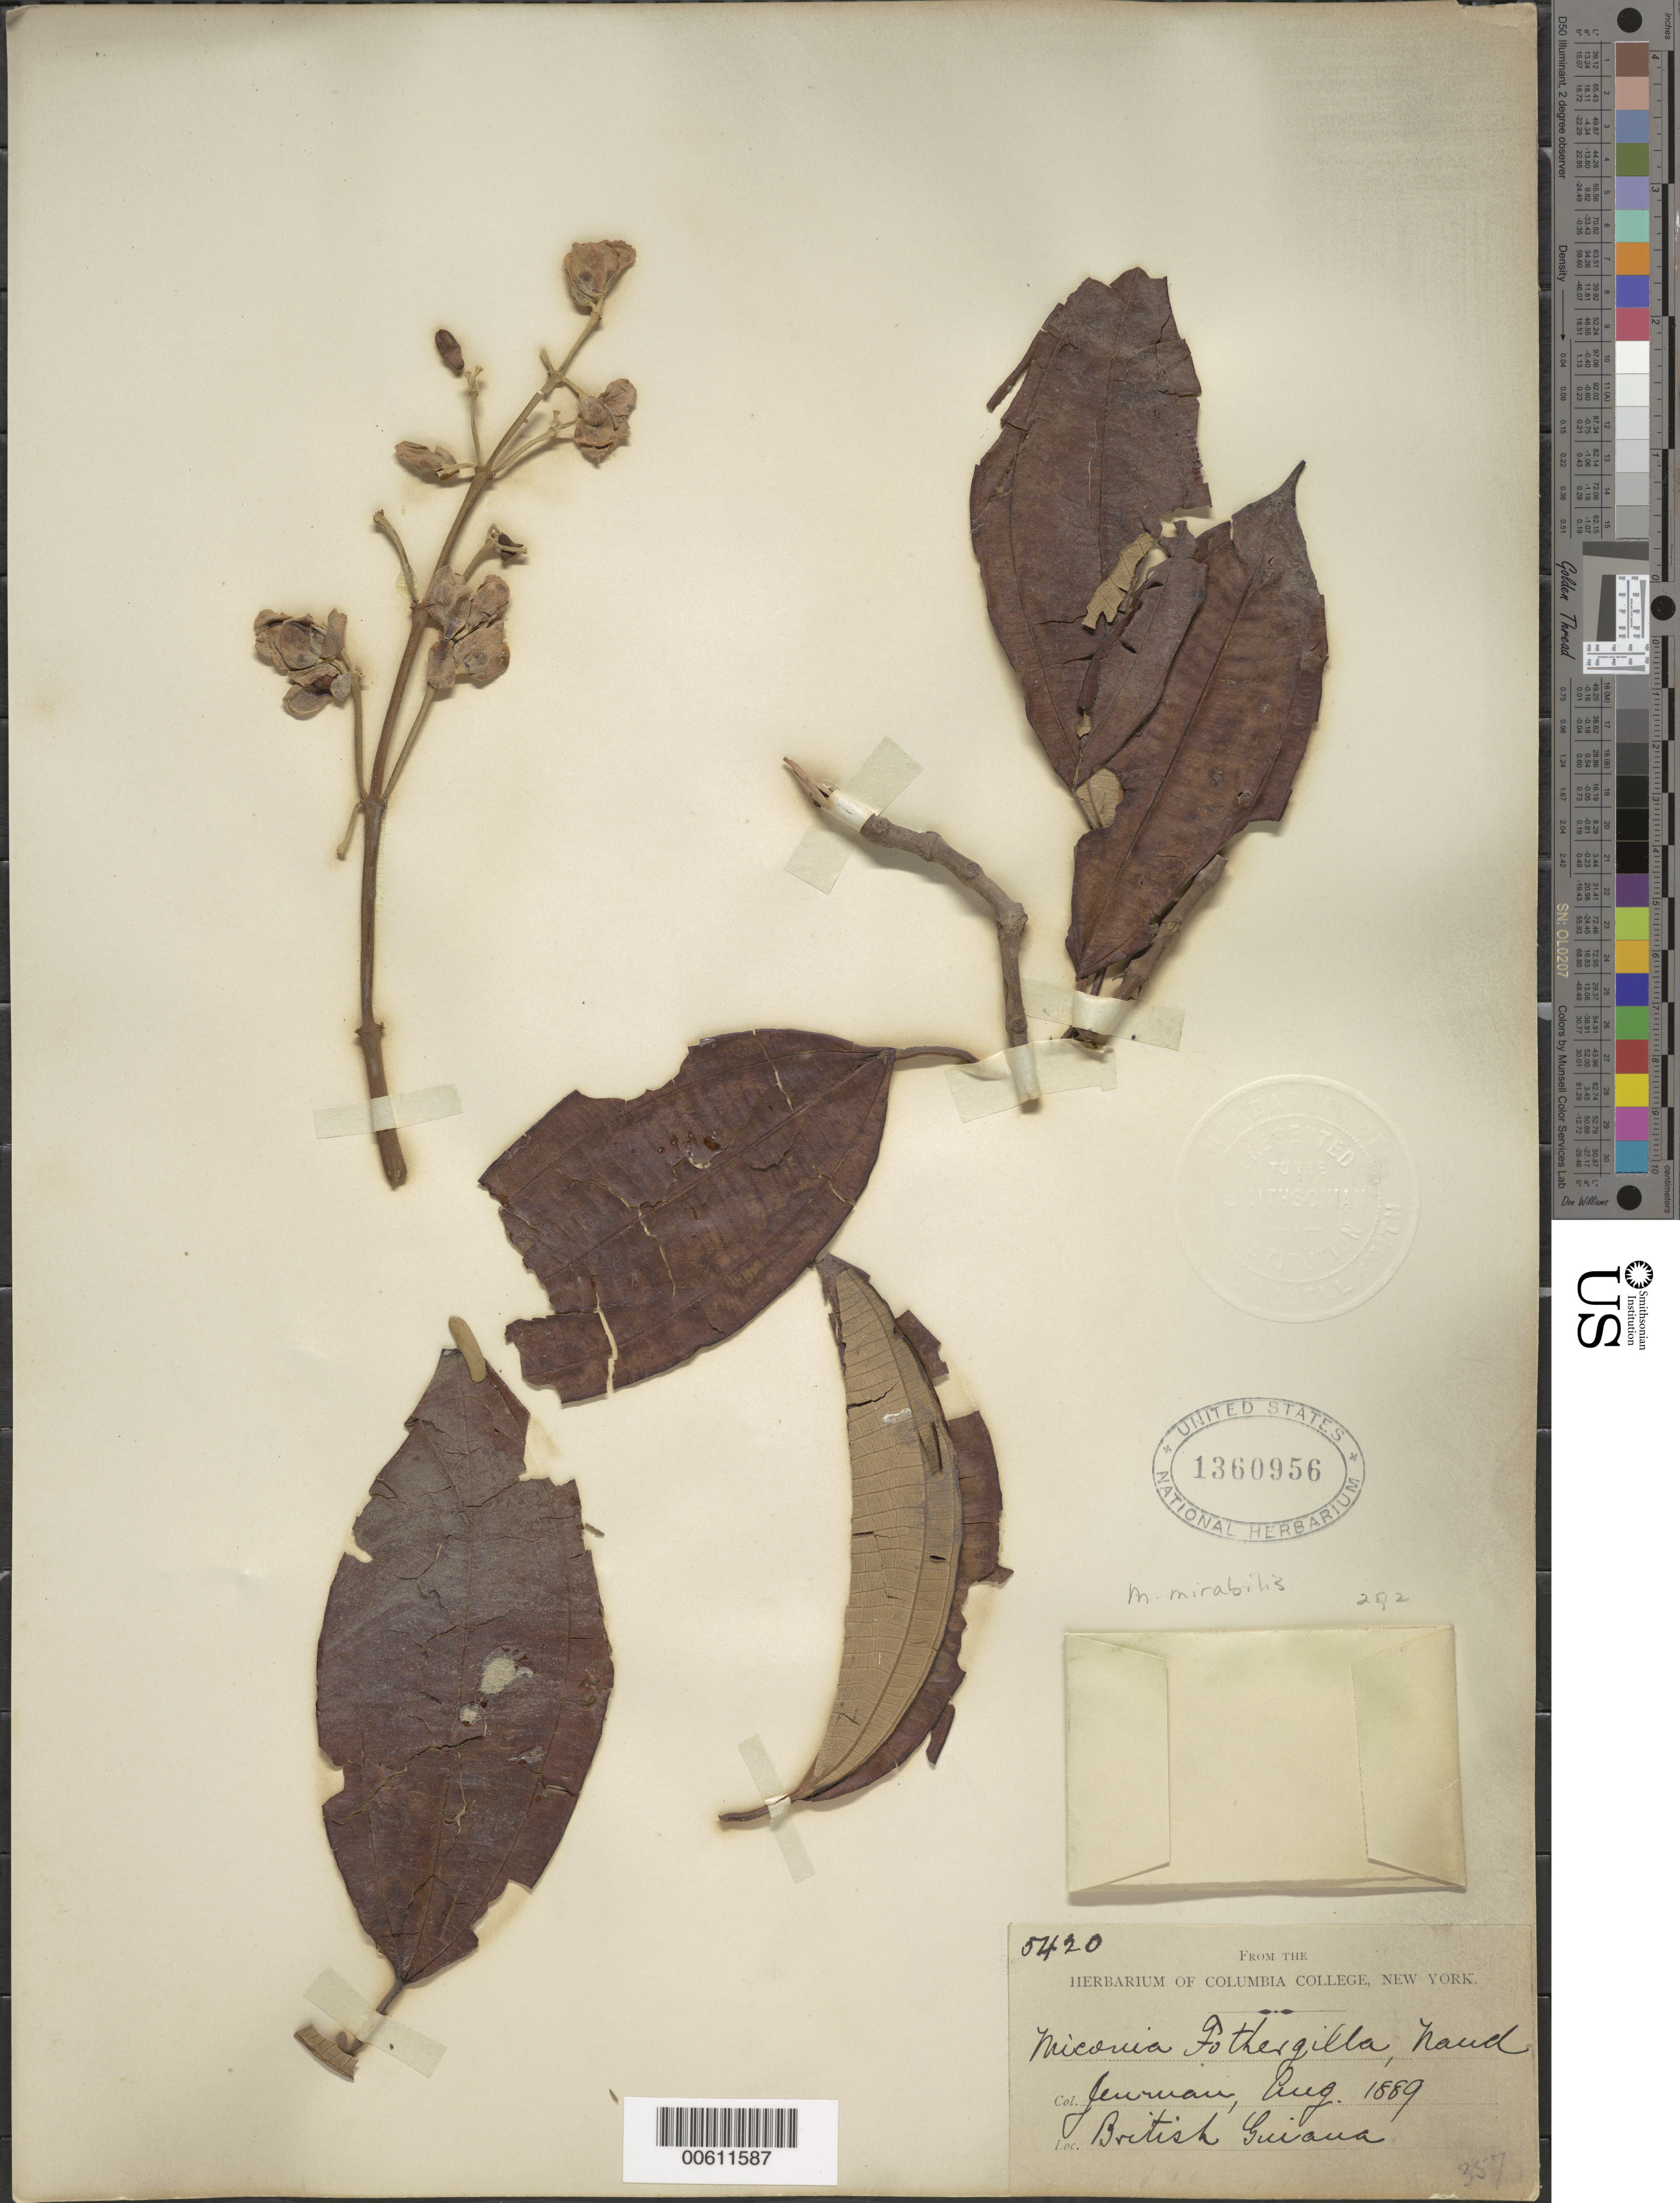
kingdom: Plantae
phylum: Tracheophyta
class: Magnoliopsida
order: Myrtales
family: Melastomataceae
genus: Miconia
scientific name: Miconia mirabilis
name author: (Aubl.) L.O. Williams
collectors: -. Jenman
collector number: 5420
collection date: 1889-08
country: Guyana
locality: British Guiana.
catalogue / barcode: US 1360956